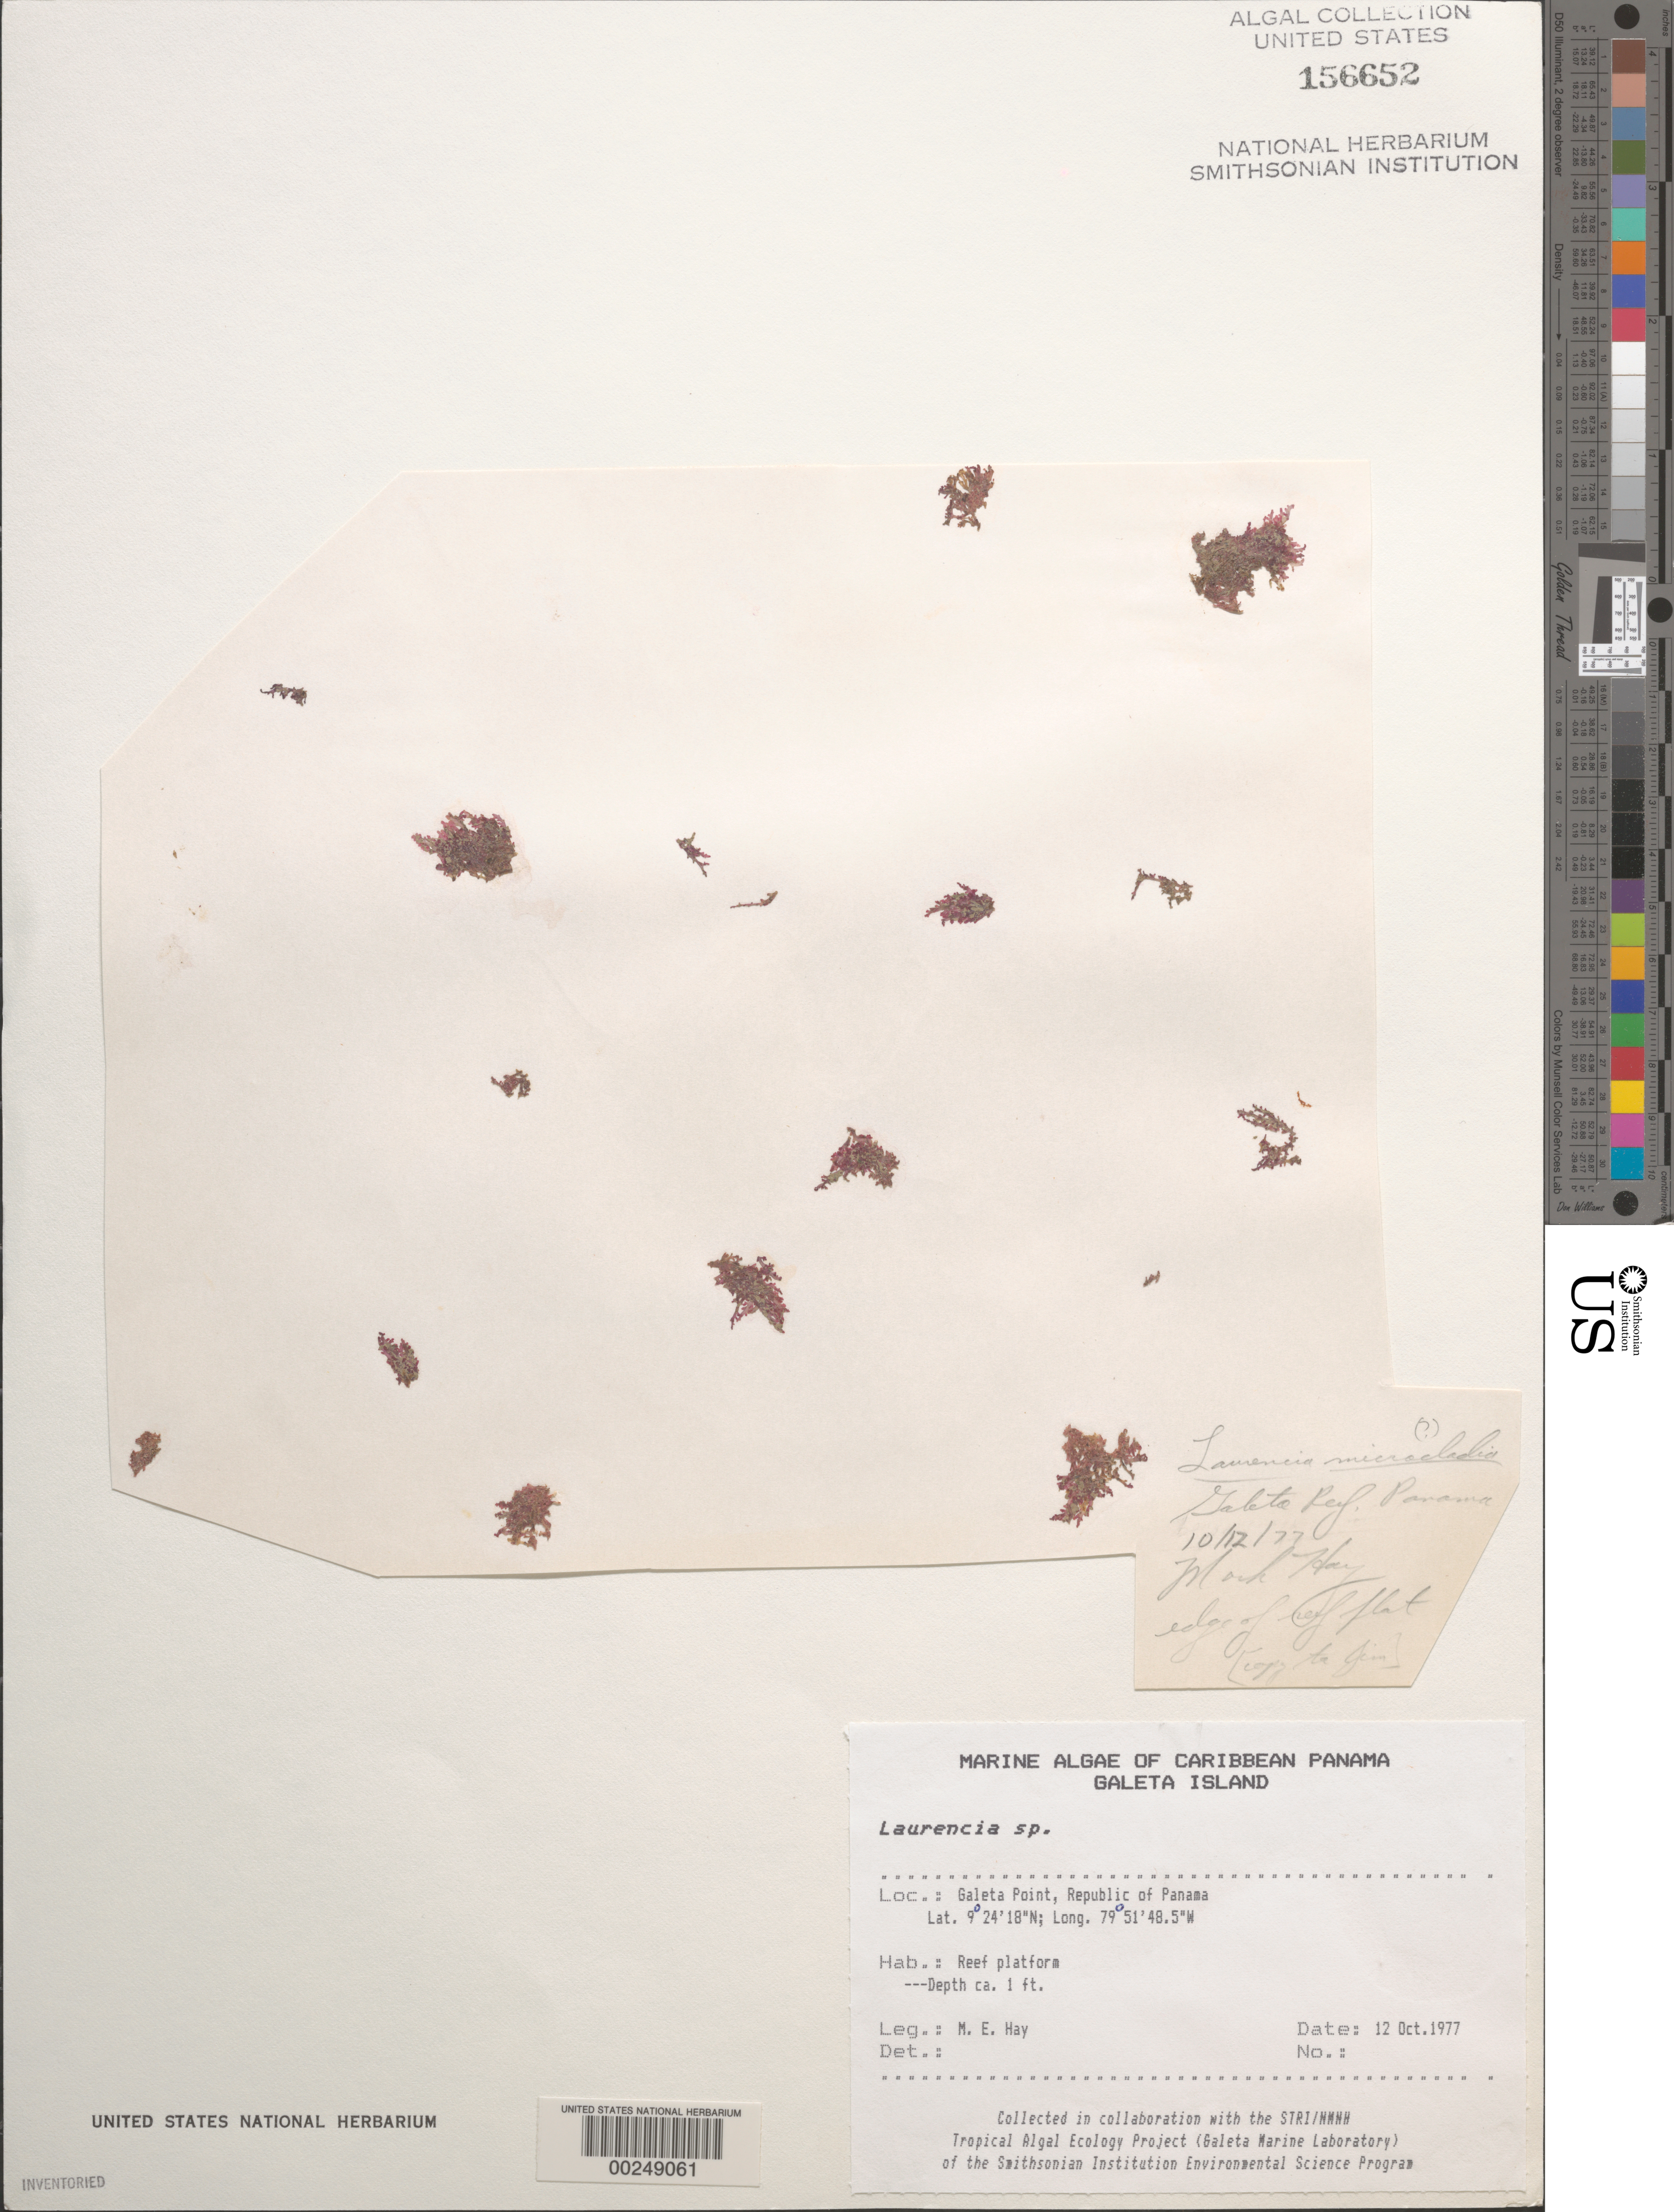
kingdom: Plantae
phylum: Rhodophyta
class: Florideophyceae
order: Ceramiales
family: Rhodomelaceae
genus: Laurencia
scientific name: Laurencia sp.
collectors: M. E. Hay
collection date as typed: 12 Oct 1977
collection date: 1977-10-12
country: Panama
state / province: Colón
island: Galeta Island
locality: Galeta Point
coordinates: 9 24' 18" N, 79 51' 48.5" W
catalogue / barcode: US 156652